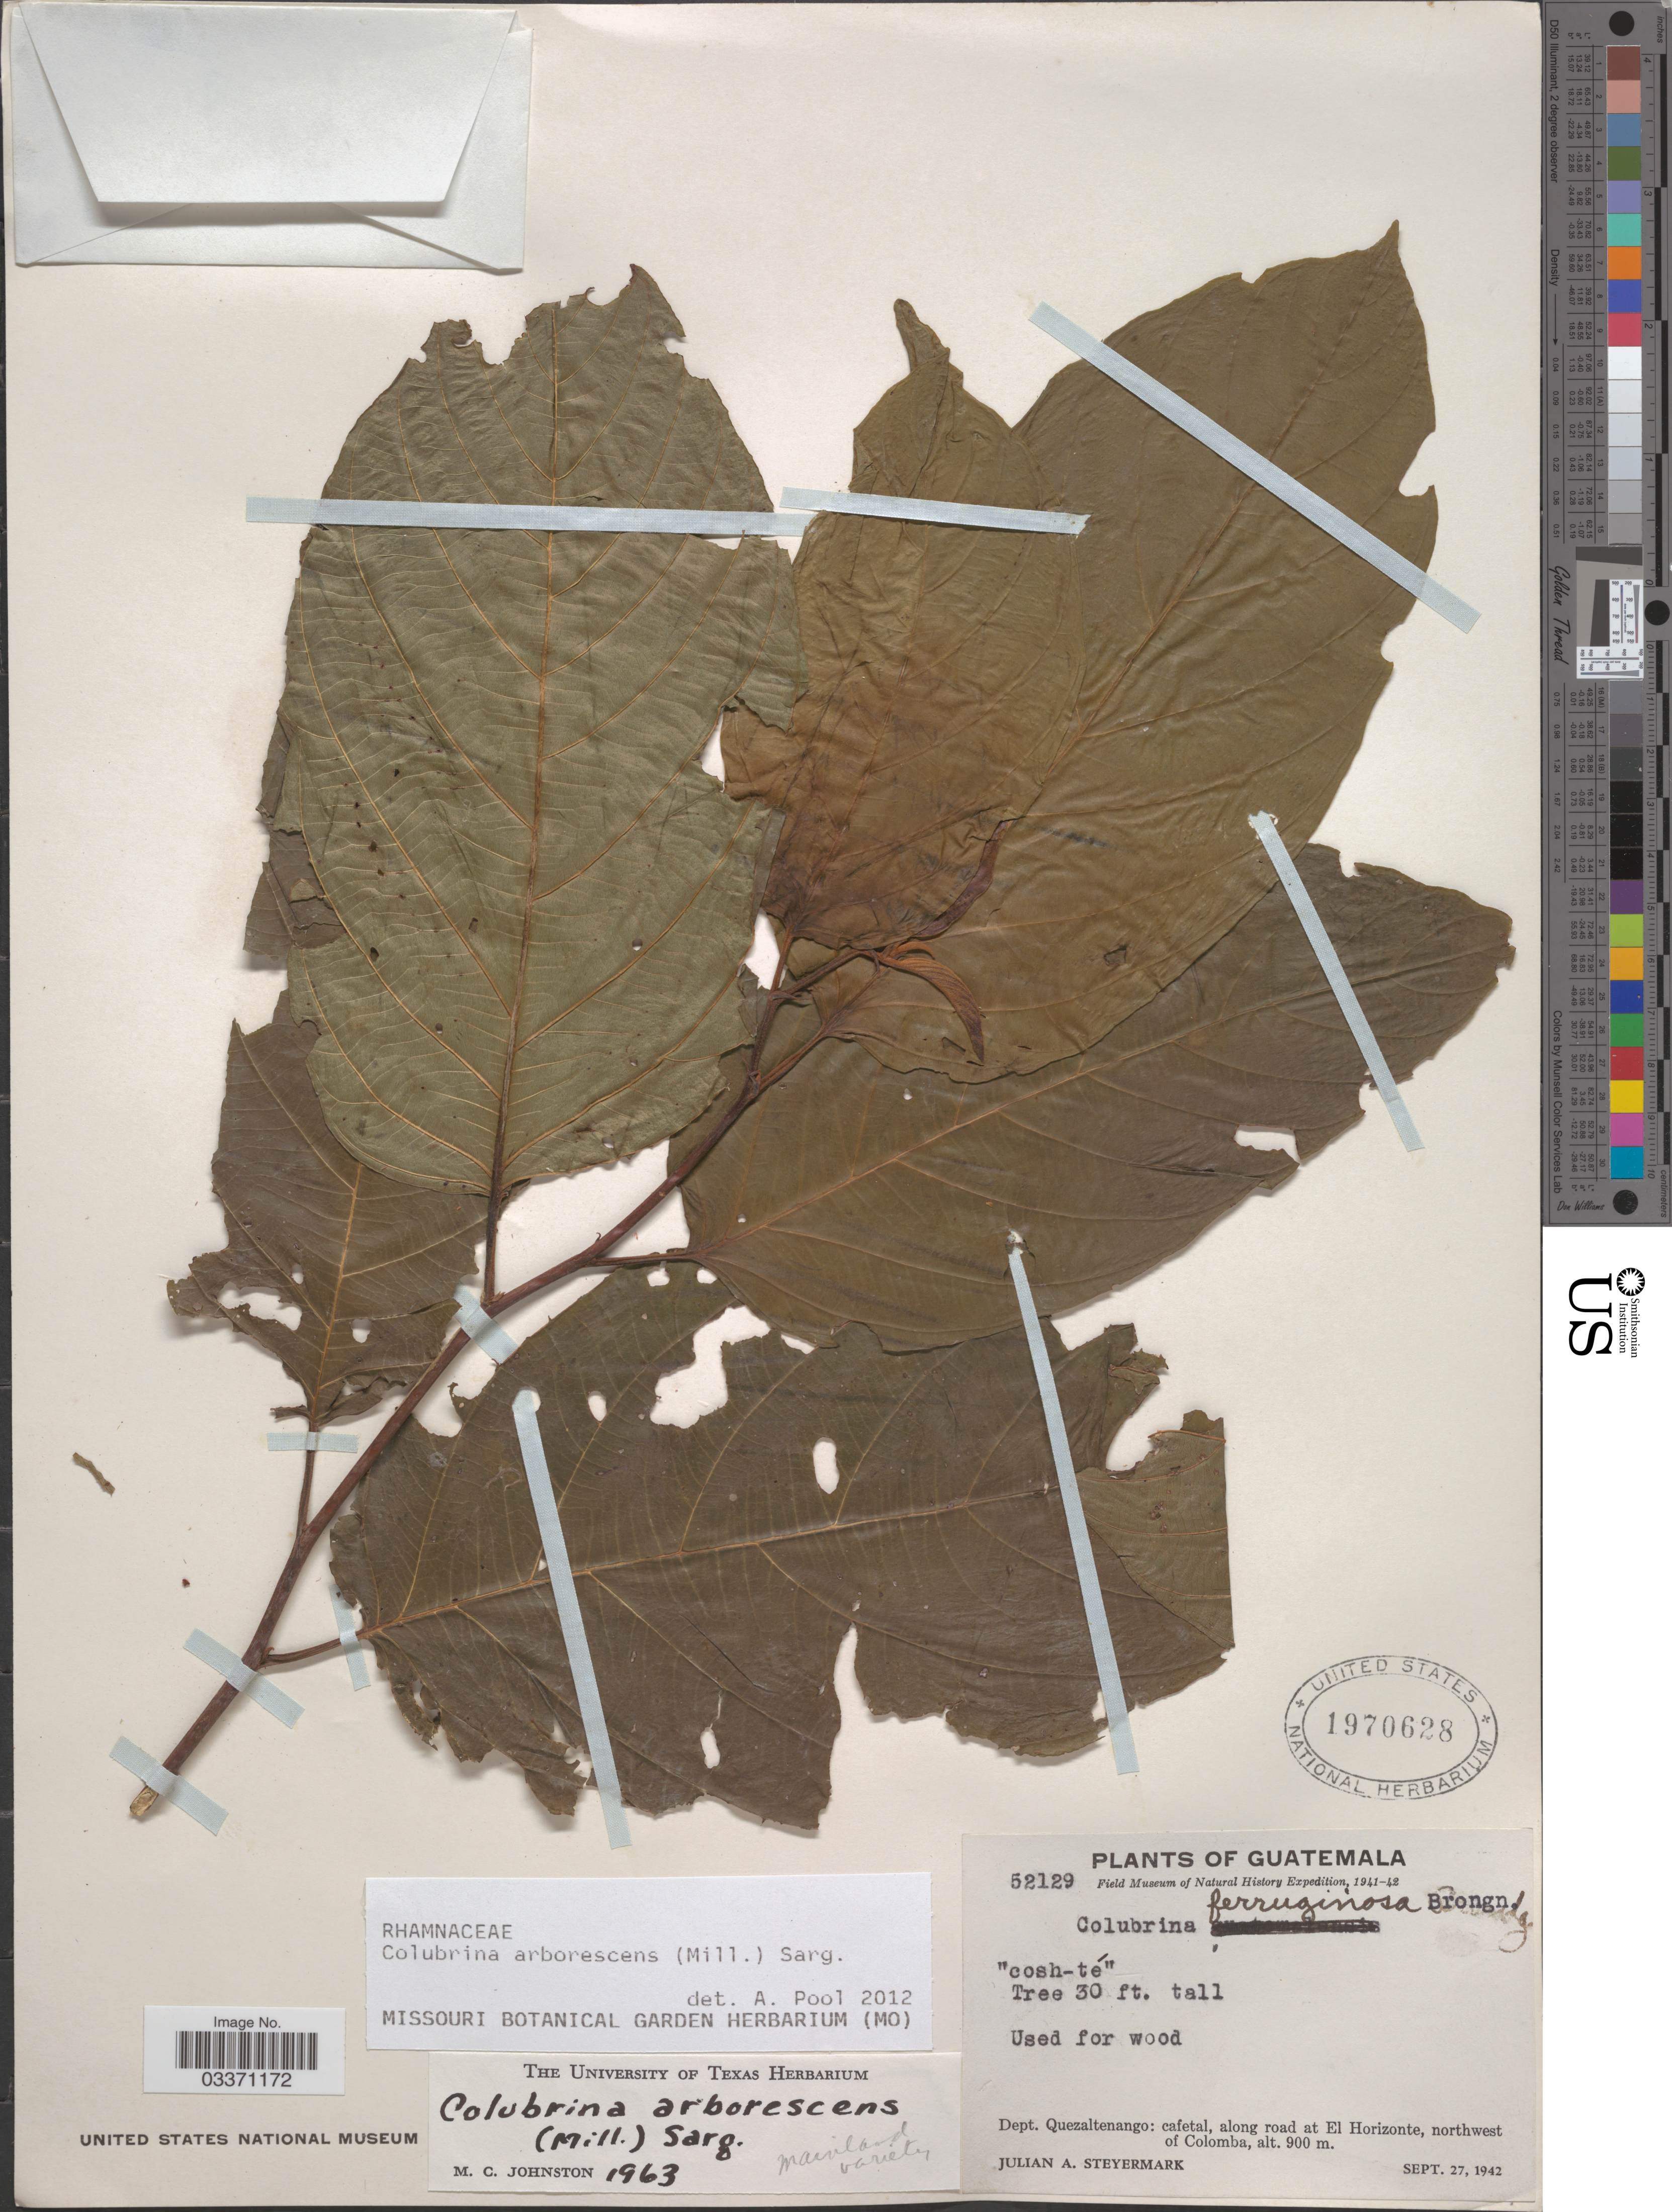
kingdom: Plantae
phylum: Tracheophyta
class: Magnoliopsida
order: Rosales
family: Rhamnaceae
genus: Colubrina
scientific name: Colubrina arborescens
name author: (Mill.) Sarg.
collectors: J. Steyermark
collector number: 52129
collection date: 1942-09-27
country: Guatemala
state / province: Quetzaltenango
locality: Dept. Quezaltenango: cafetal, along road at El Horizonte, northwest of Colomba.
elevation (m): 900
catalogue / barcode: US 1970628